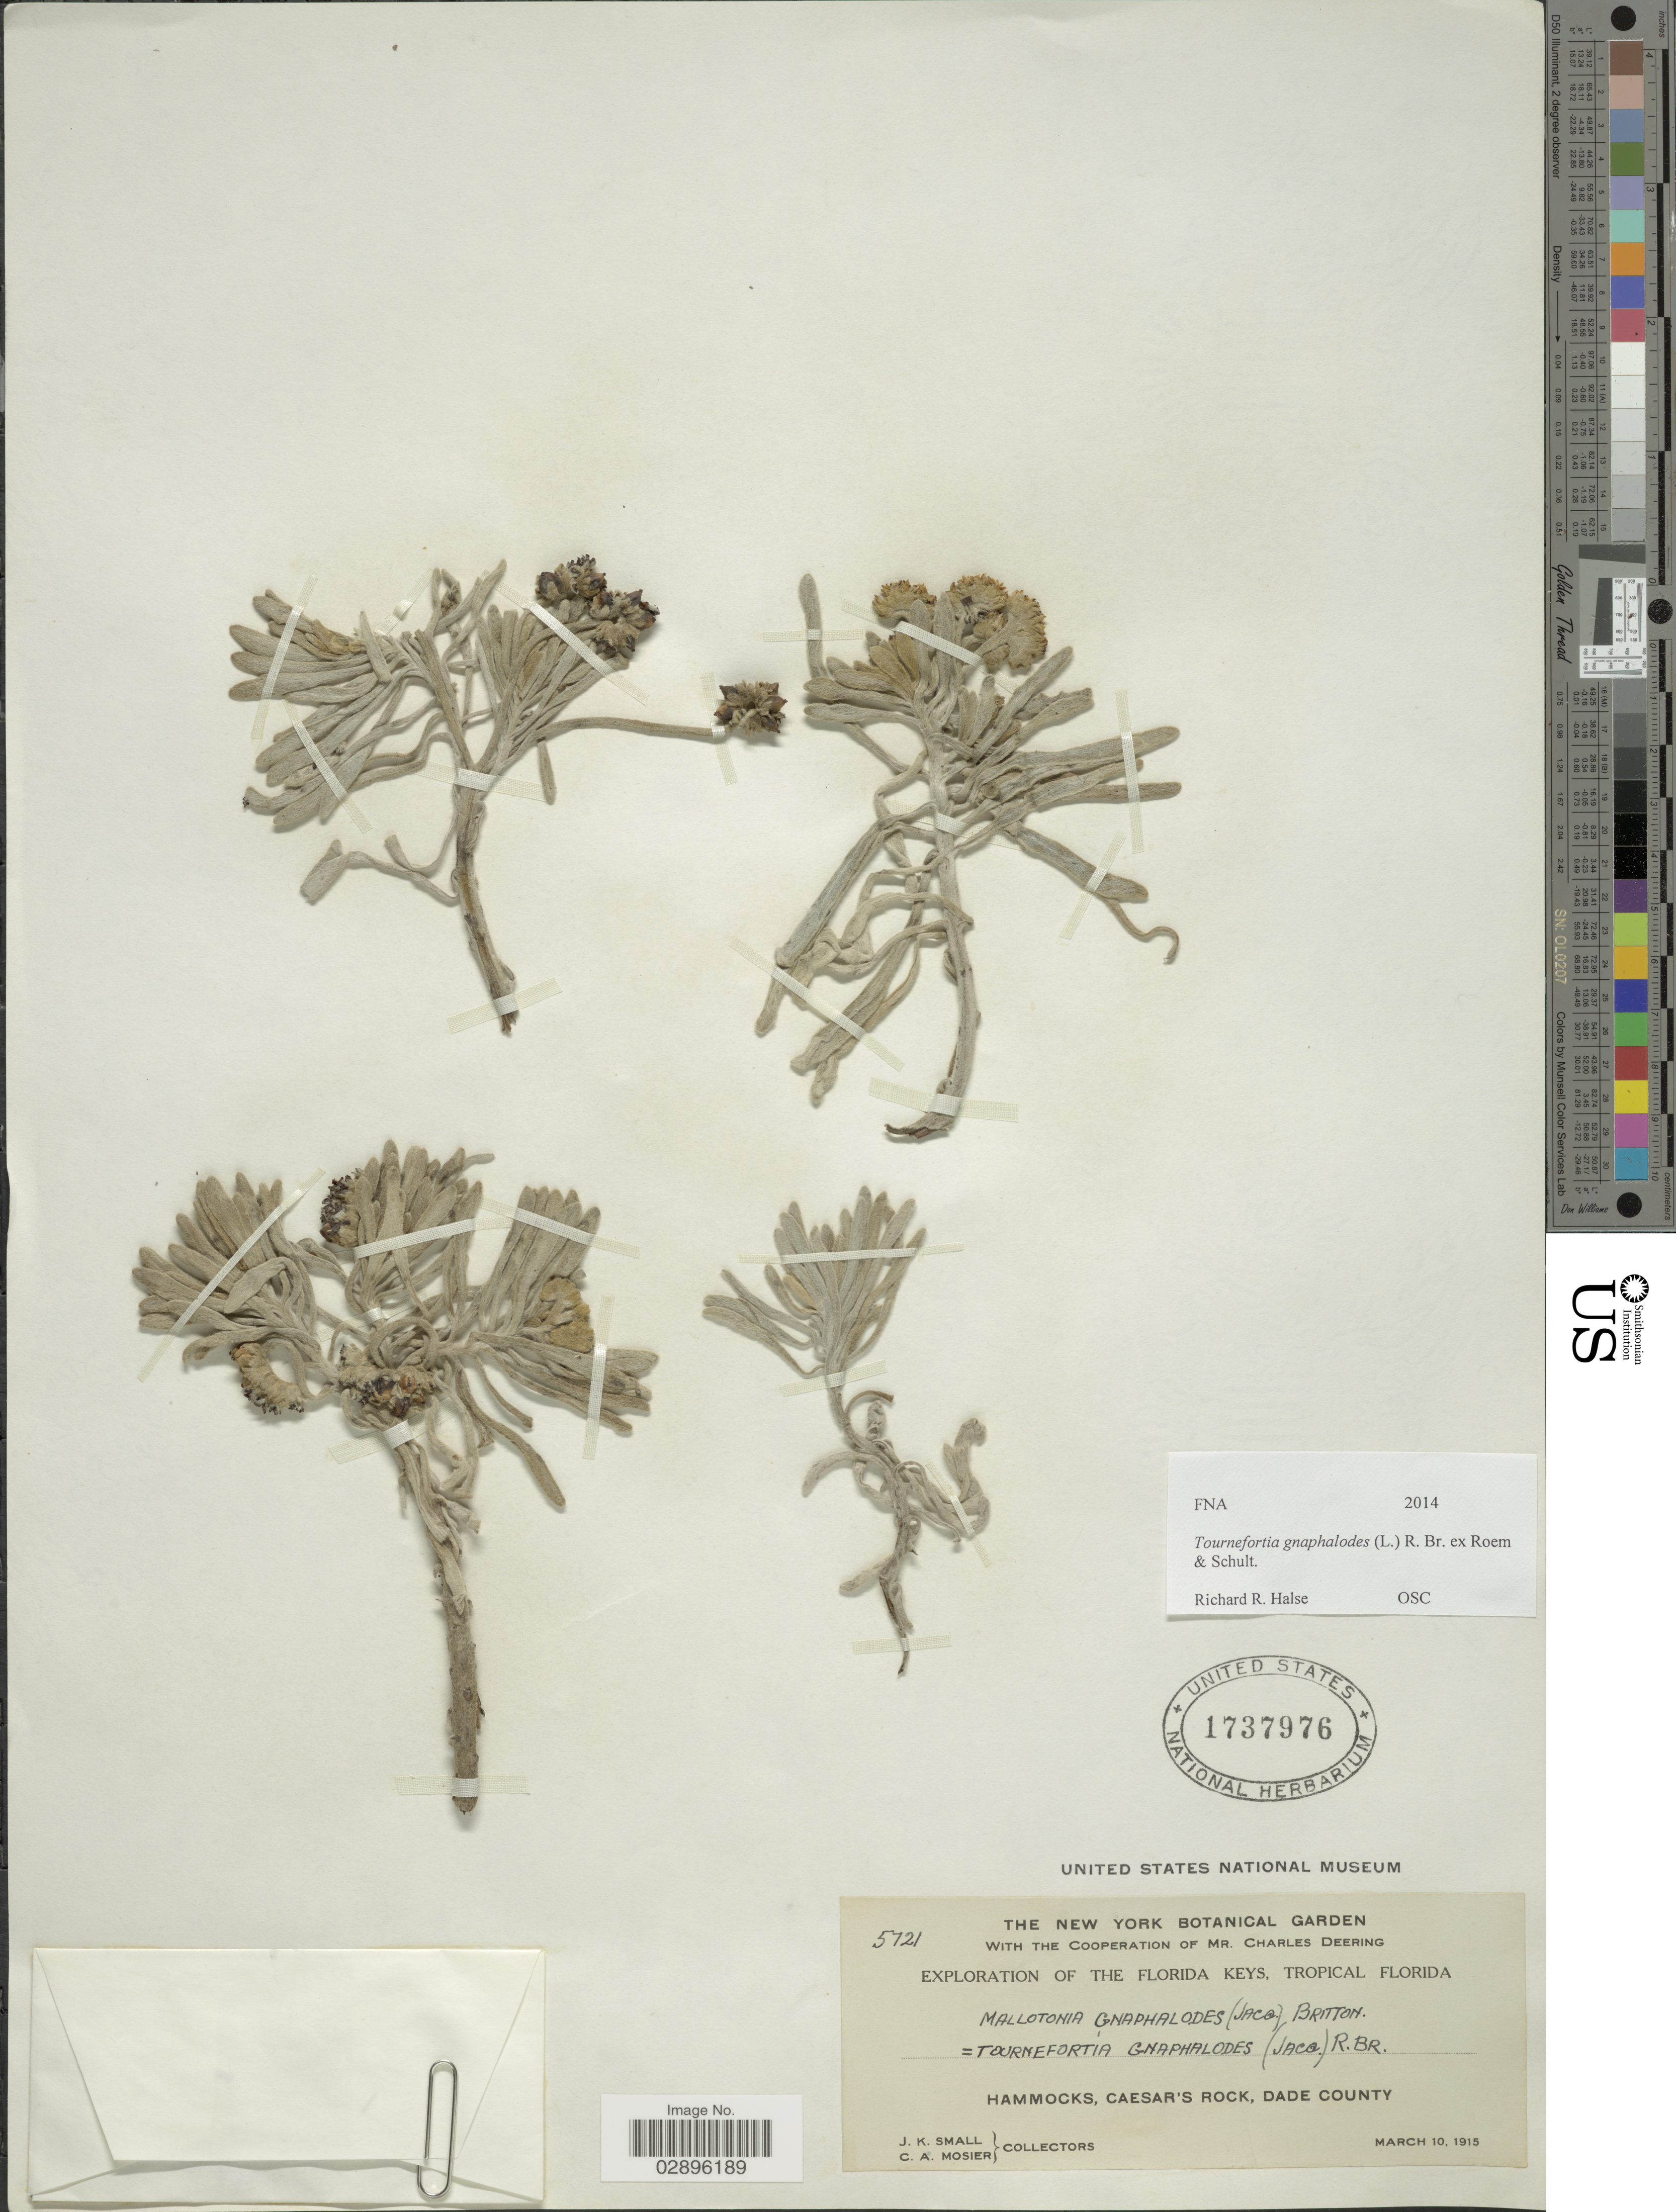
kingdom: Plantae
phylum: Tracheophyta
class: Magnoliopsida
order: Boraginales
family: Heliotropiaceae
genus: Tournefortia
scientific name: Tournefortia gnaphalodes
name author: (L.) R. Br. ex Roem. & Schult.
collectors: J. K. Small & C. A. Mosier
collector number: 5721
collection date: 1915-03-10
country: United States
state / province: Florida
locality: The Florida Keys, Tropical Florida. Hammocks, Caesar's Rock, Dade County.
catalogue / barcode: US 1737976